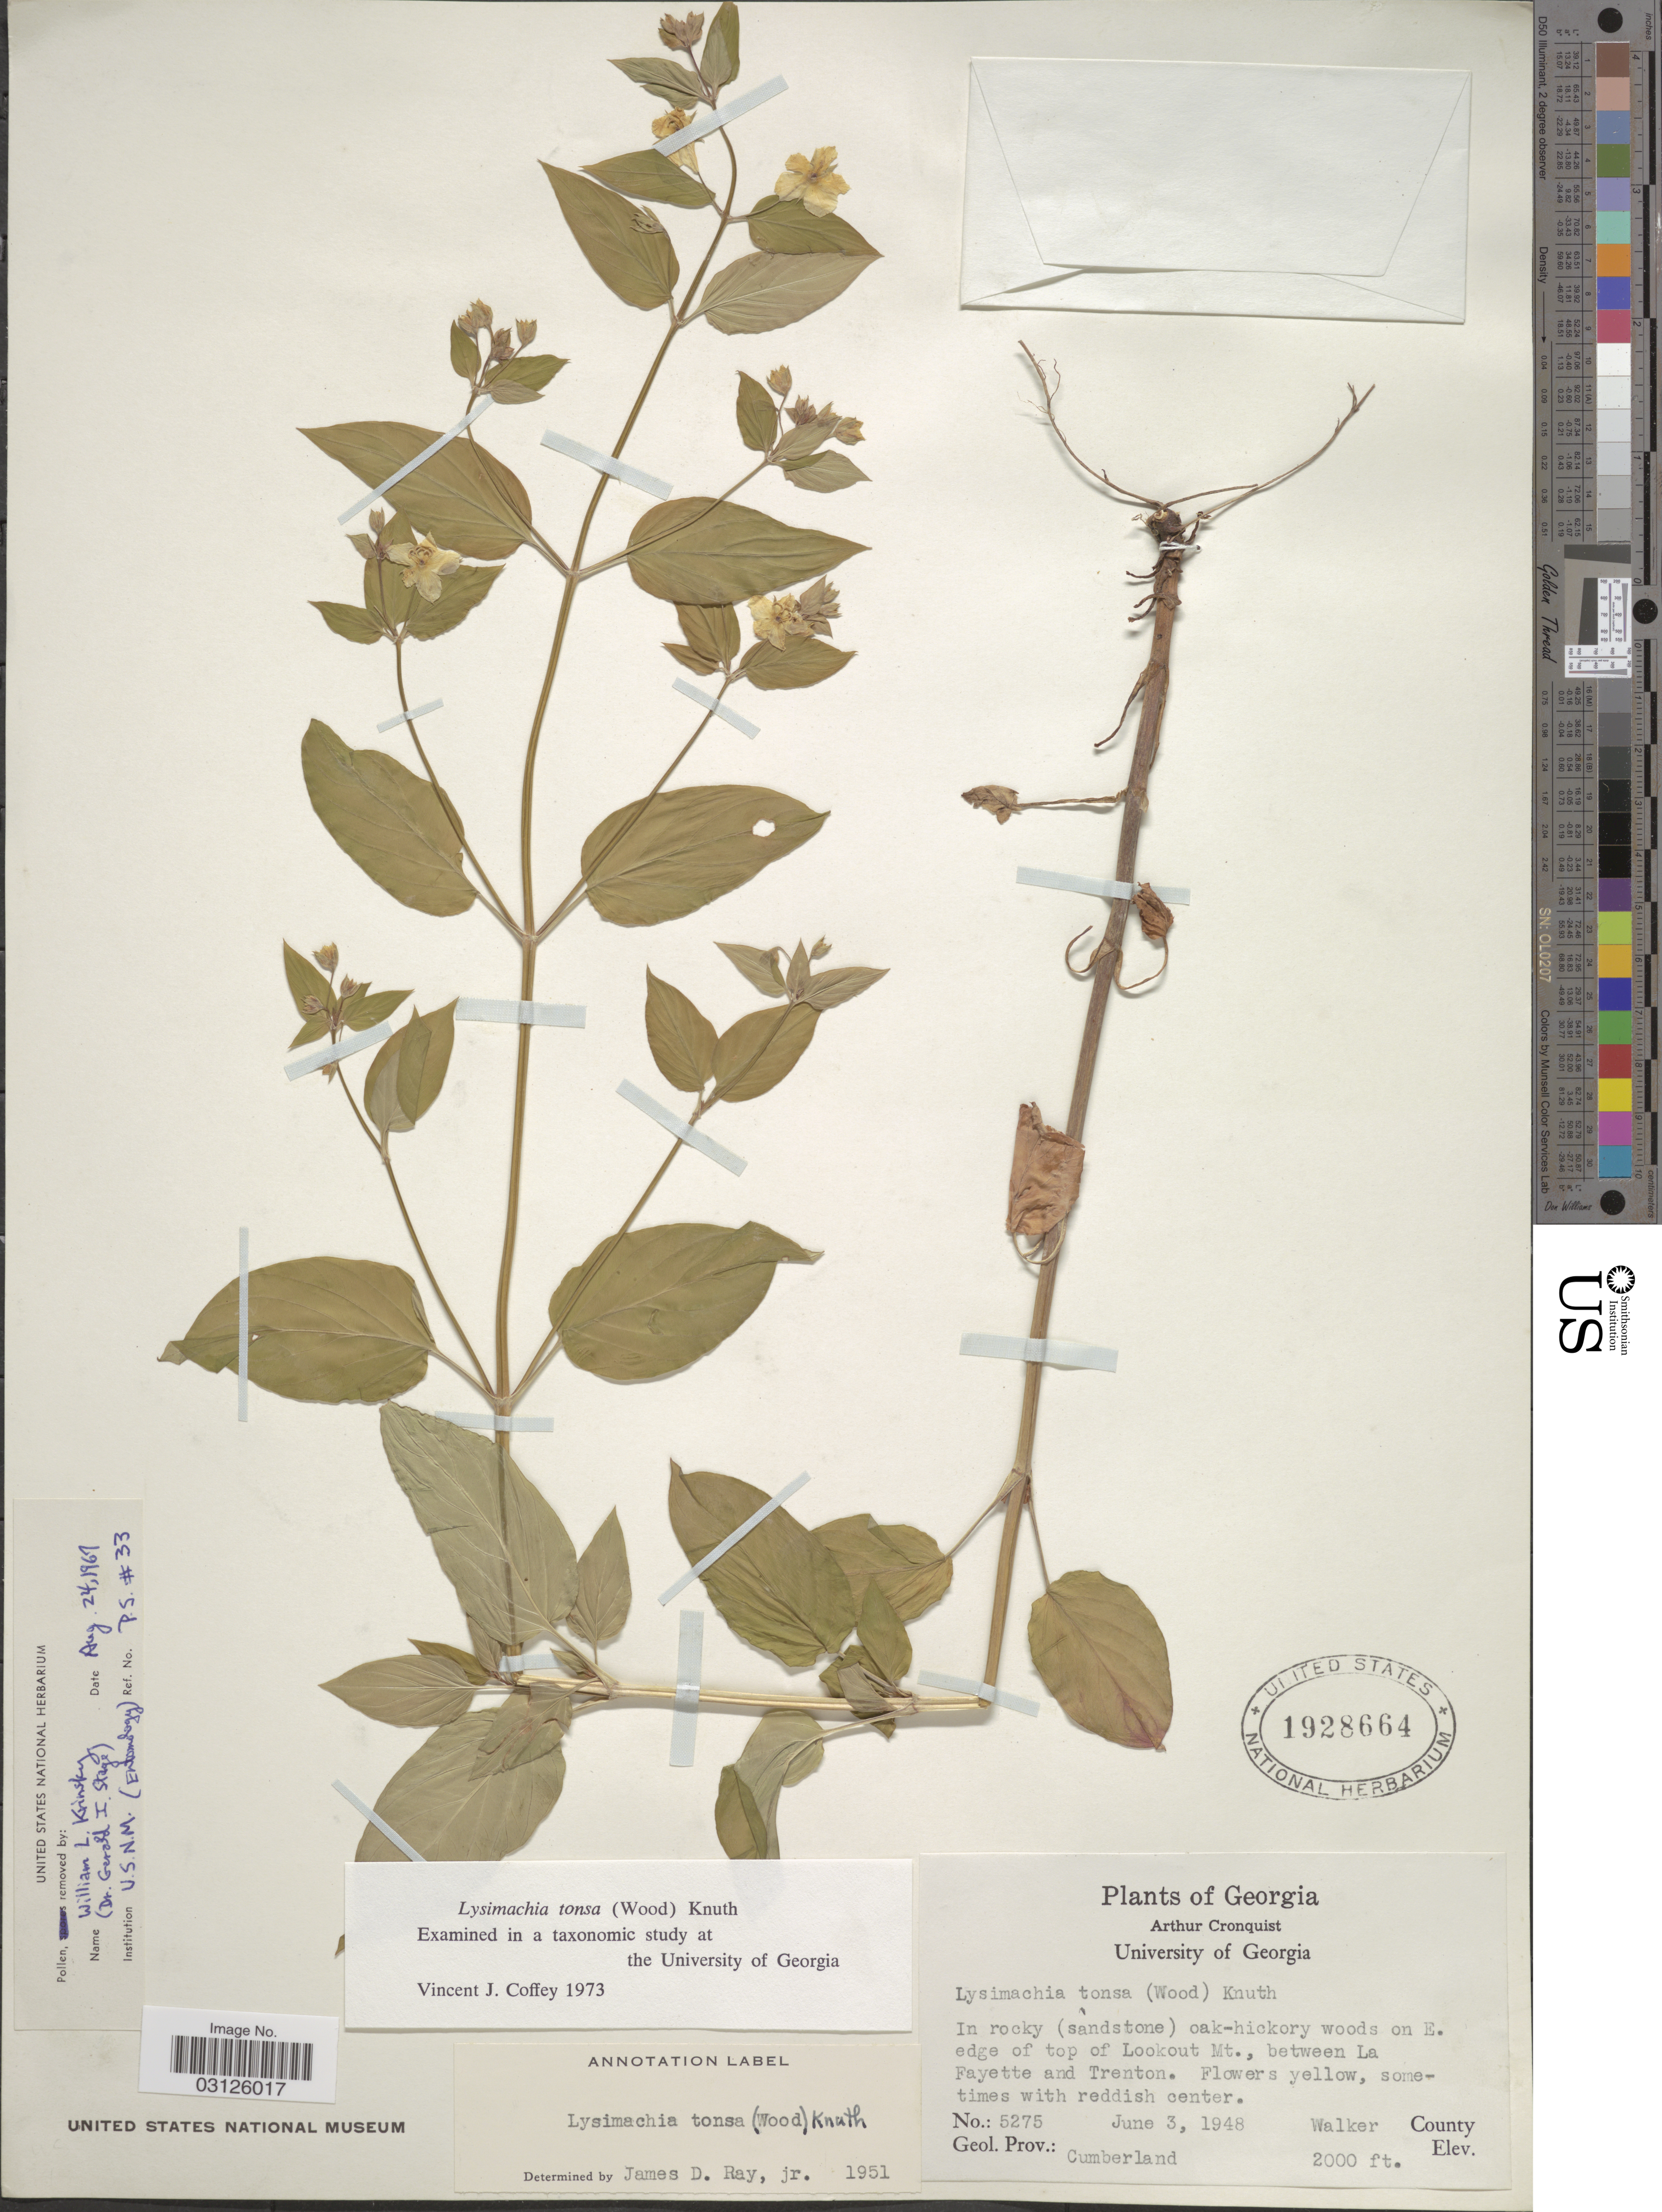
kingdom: Plantae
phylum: Tracheophyta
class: Magnoliopsida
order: Ericales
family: Primulaceae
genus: Lysimachia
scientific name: Lysimachia tonsa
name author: (Alph. Wood) Alph. Wood ex R. Knuth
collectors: A. J. Cronquist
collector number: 5275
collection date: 1948-06-03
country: United States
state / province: Georgia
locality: In rocky (sandstone) oak-hickory woods on E. edge of top of Lookout Mt., between La Fayette and Trenton. Walker County. Geol. Prov.: Cumberland.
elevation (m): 610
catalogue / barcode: US 1928664